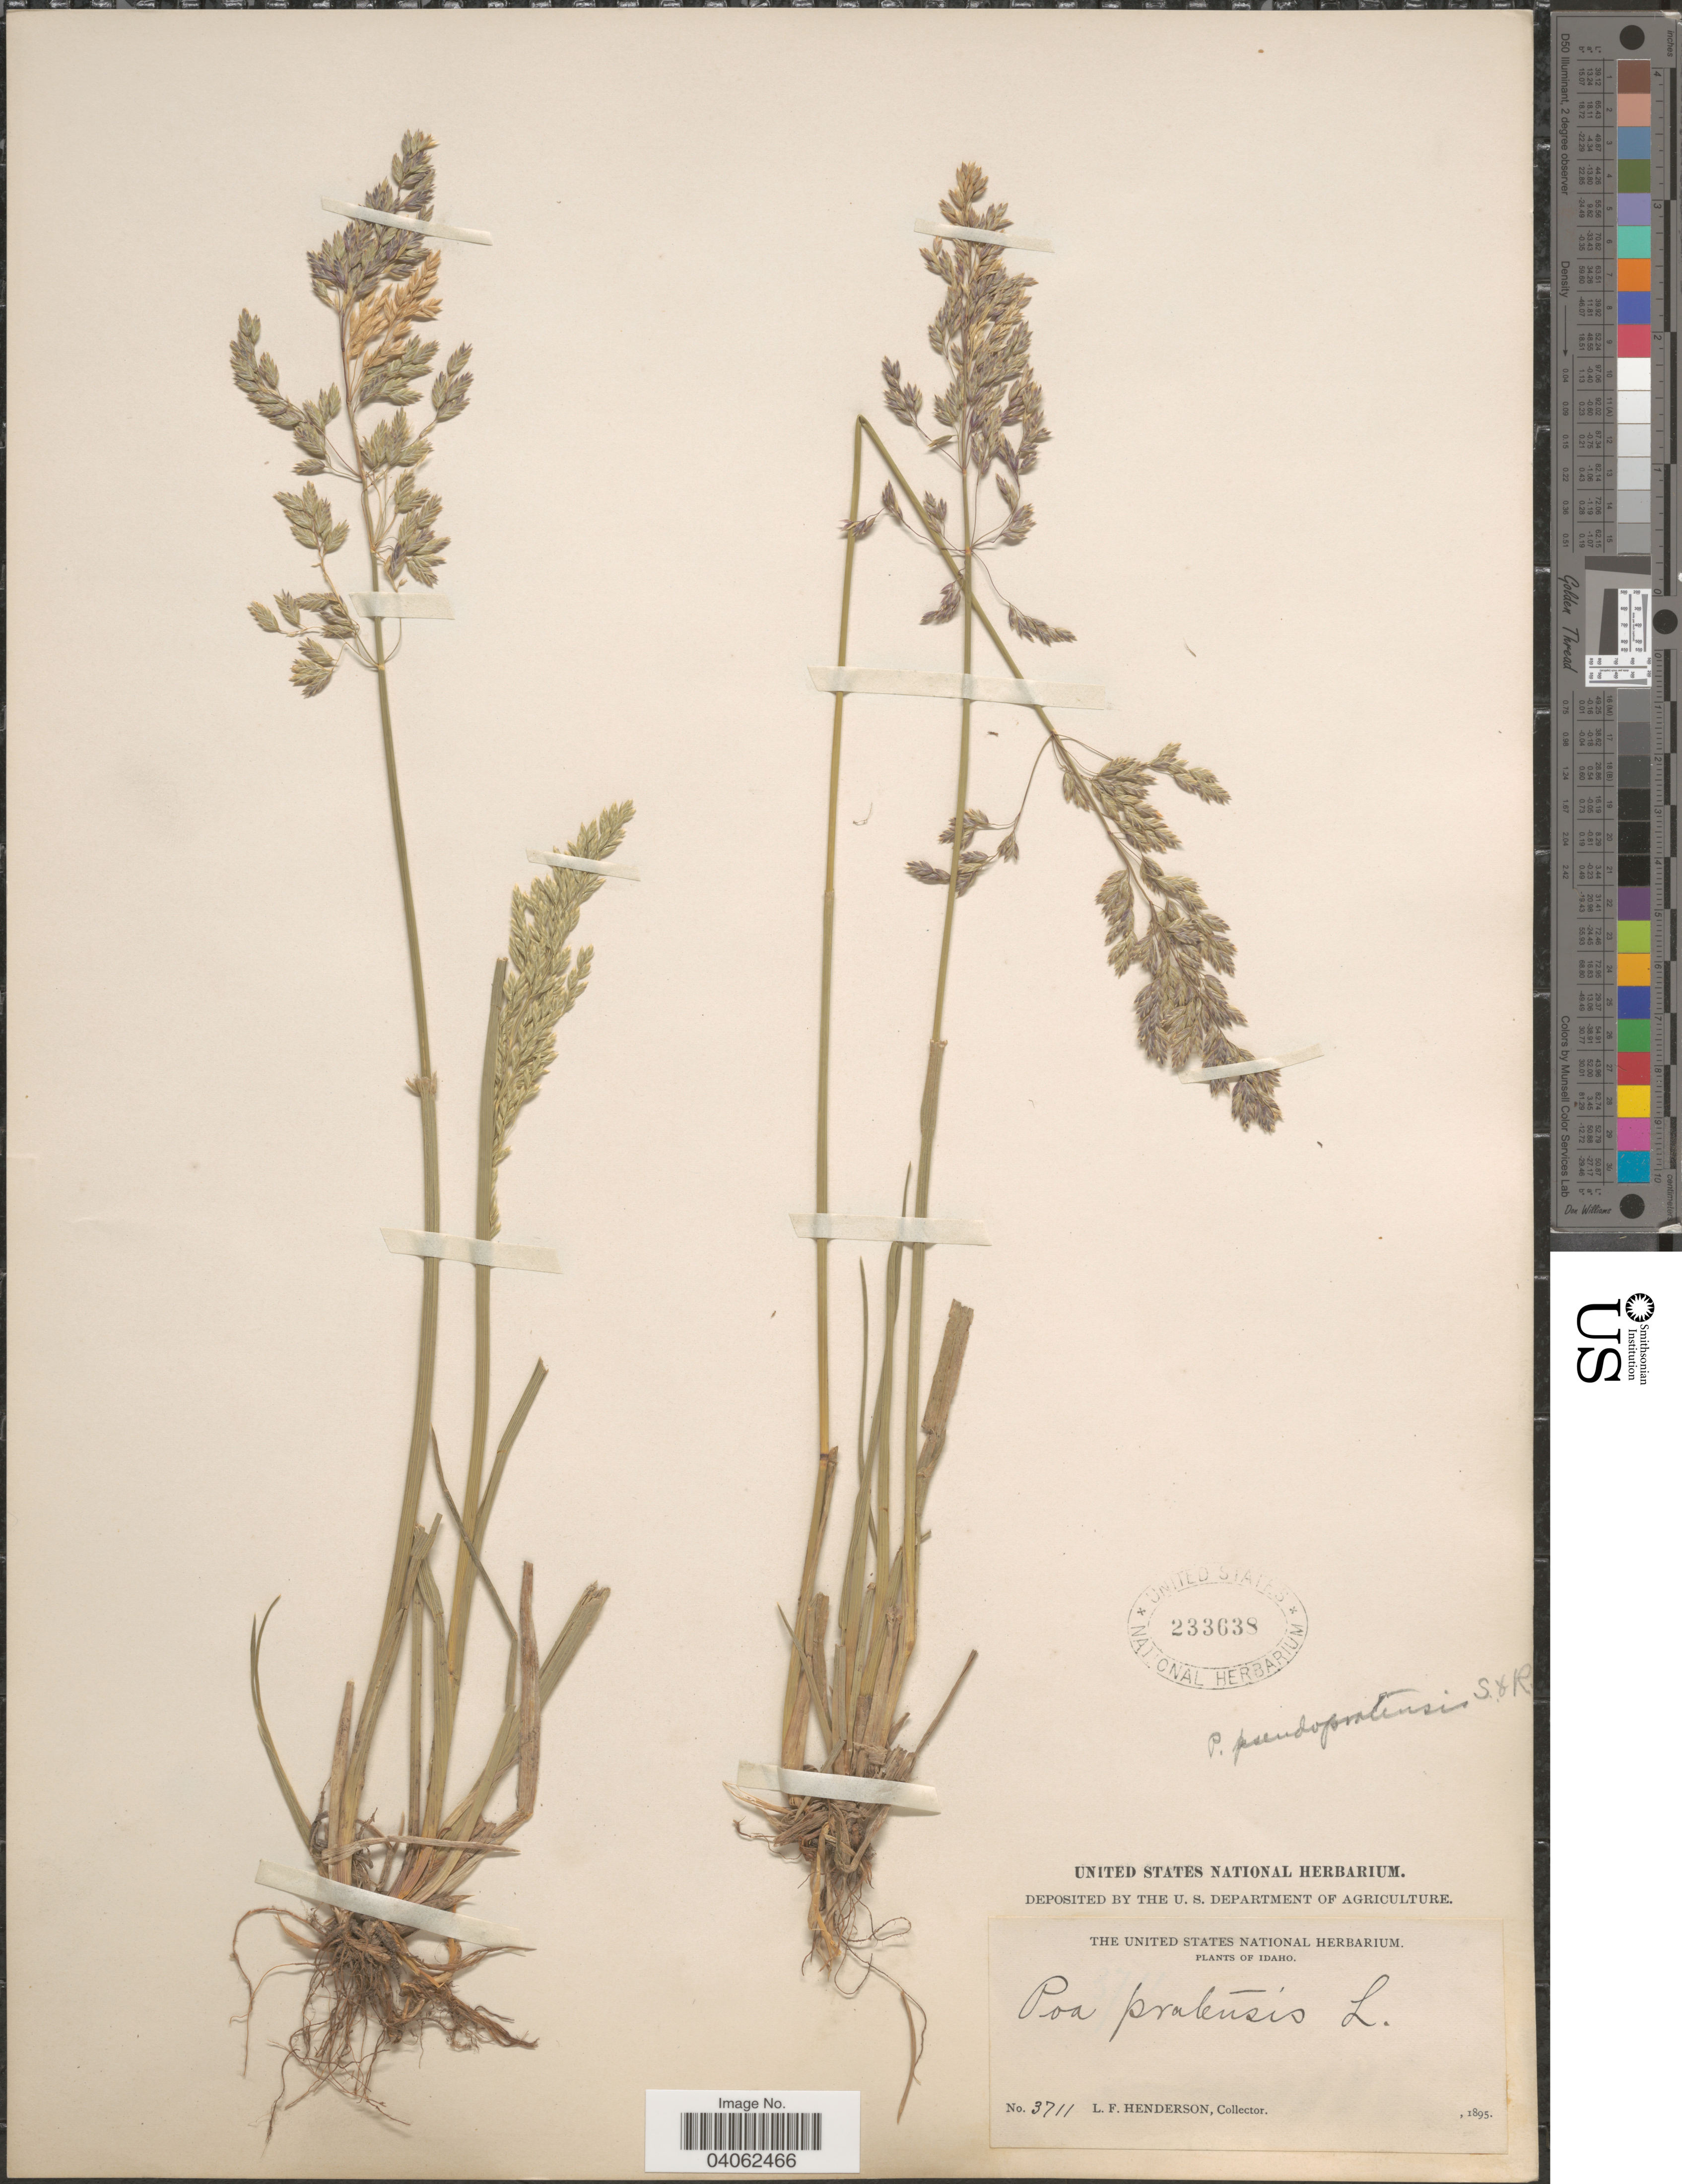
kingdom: Plantae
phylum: Tracheophyta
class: Liliopsida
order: Poales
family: Poaceae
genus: Poa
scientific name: Poa pratensis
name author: L.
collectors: L. Henderson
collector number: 3711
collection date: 1895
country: United States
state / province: Idaho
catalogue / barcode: US 233638